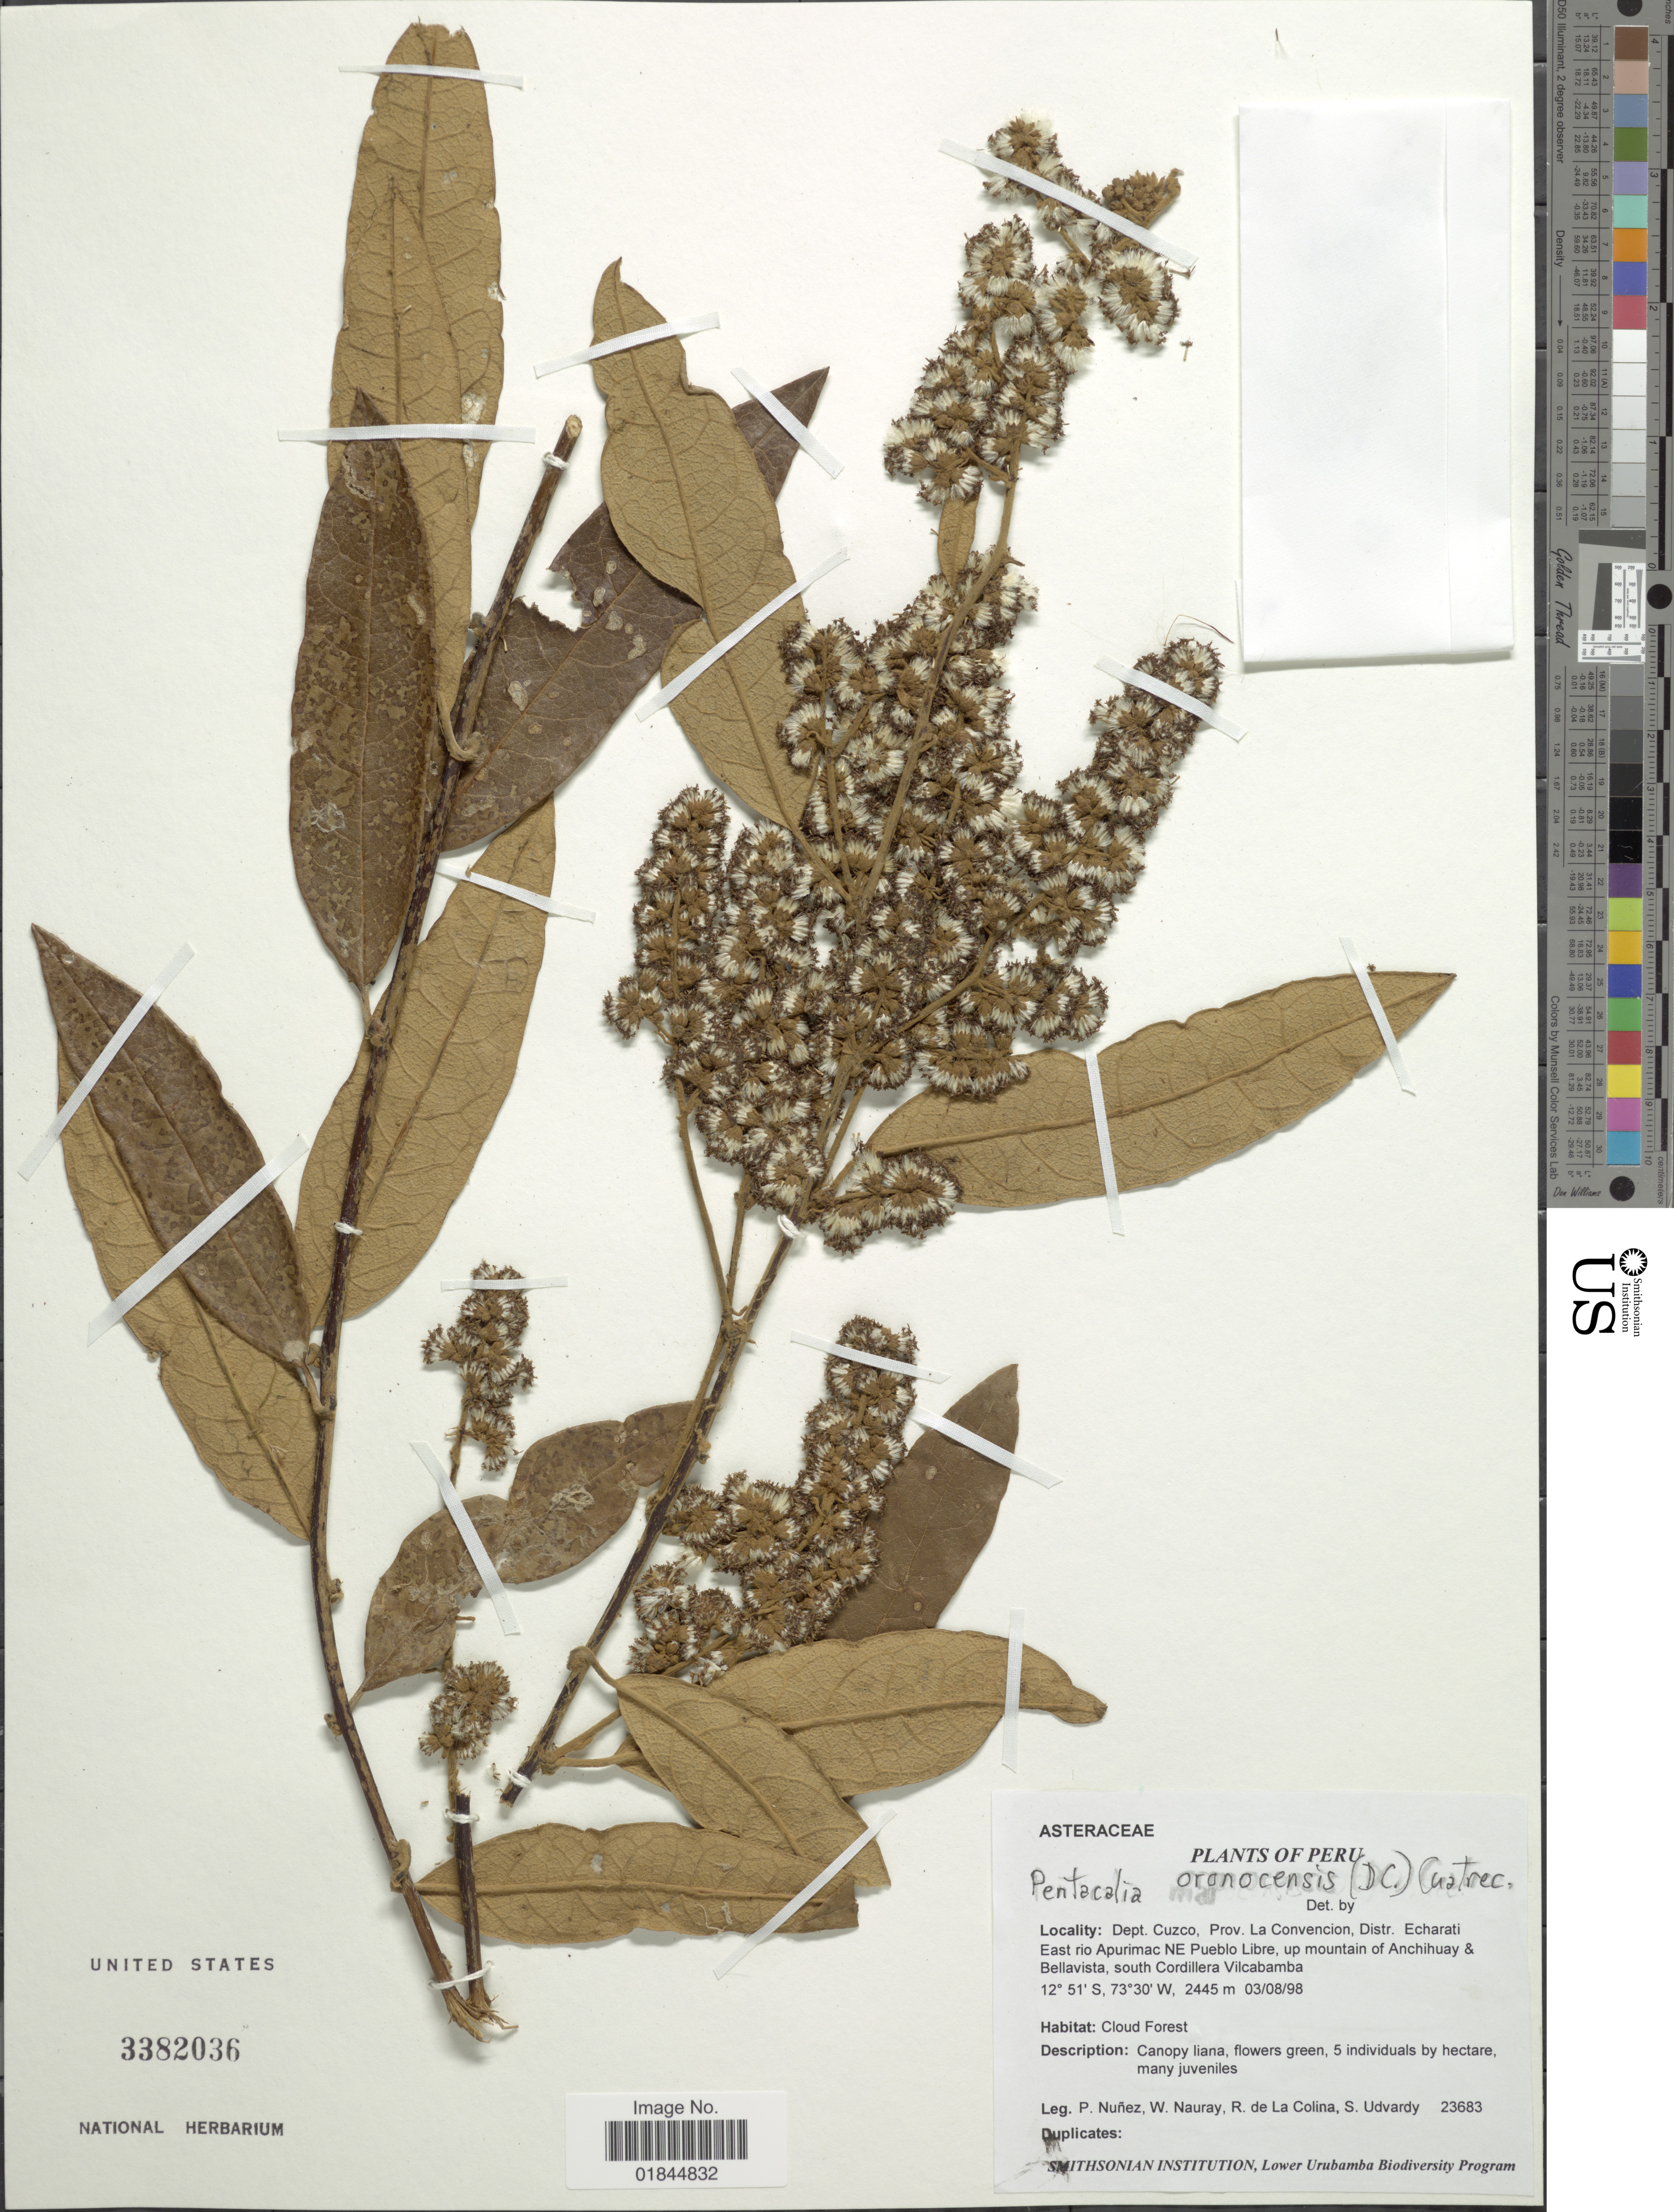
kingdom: Plantae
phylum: Tracheophyta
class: Magnoliopsida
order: Asterales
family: Asteraceae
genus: Pentacalia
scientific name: Pentacalia oronocensis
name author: (DC.) Cuatrec.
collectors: P. Nuñez V., W. Nauray, R. de La Colina & S. Udvardy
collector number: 23683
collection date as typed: Transcribed d/m/y: 3/8/98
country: Peru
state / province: Cusco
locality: Dept. Cuzco, Prov. La Convencion, Distr. Echarati East rio Apurimac NE Pueblo Libre, up mountain of Anchihuay & Bellavista, south Cordillera Vilcabamba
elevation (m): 2445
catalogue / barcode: US 3382036